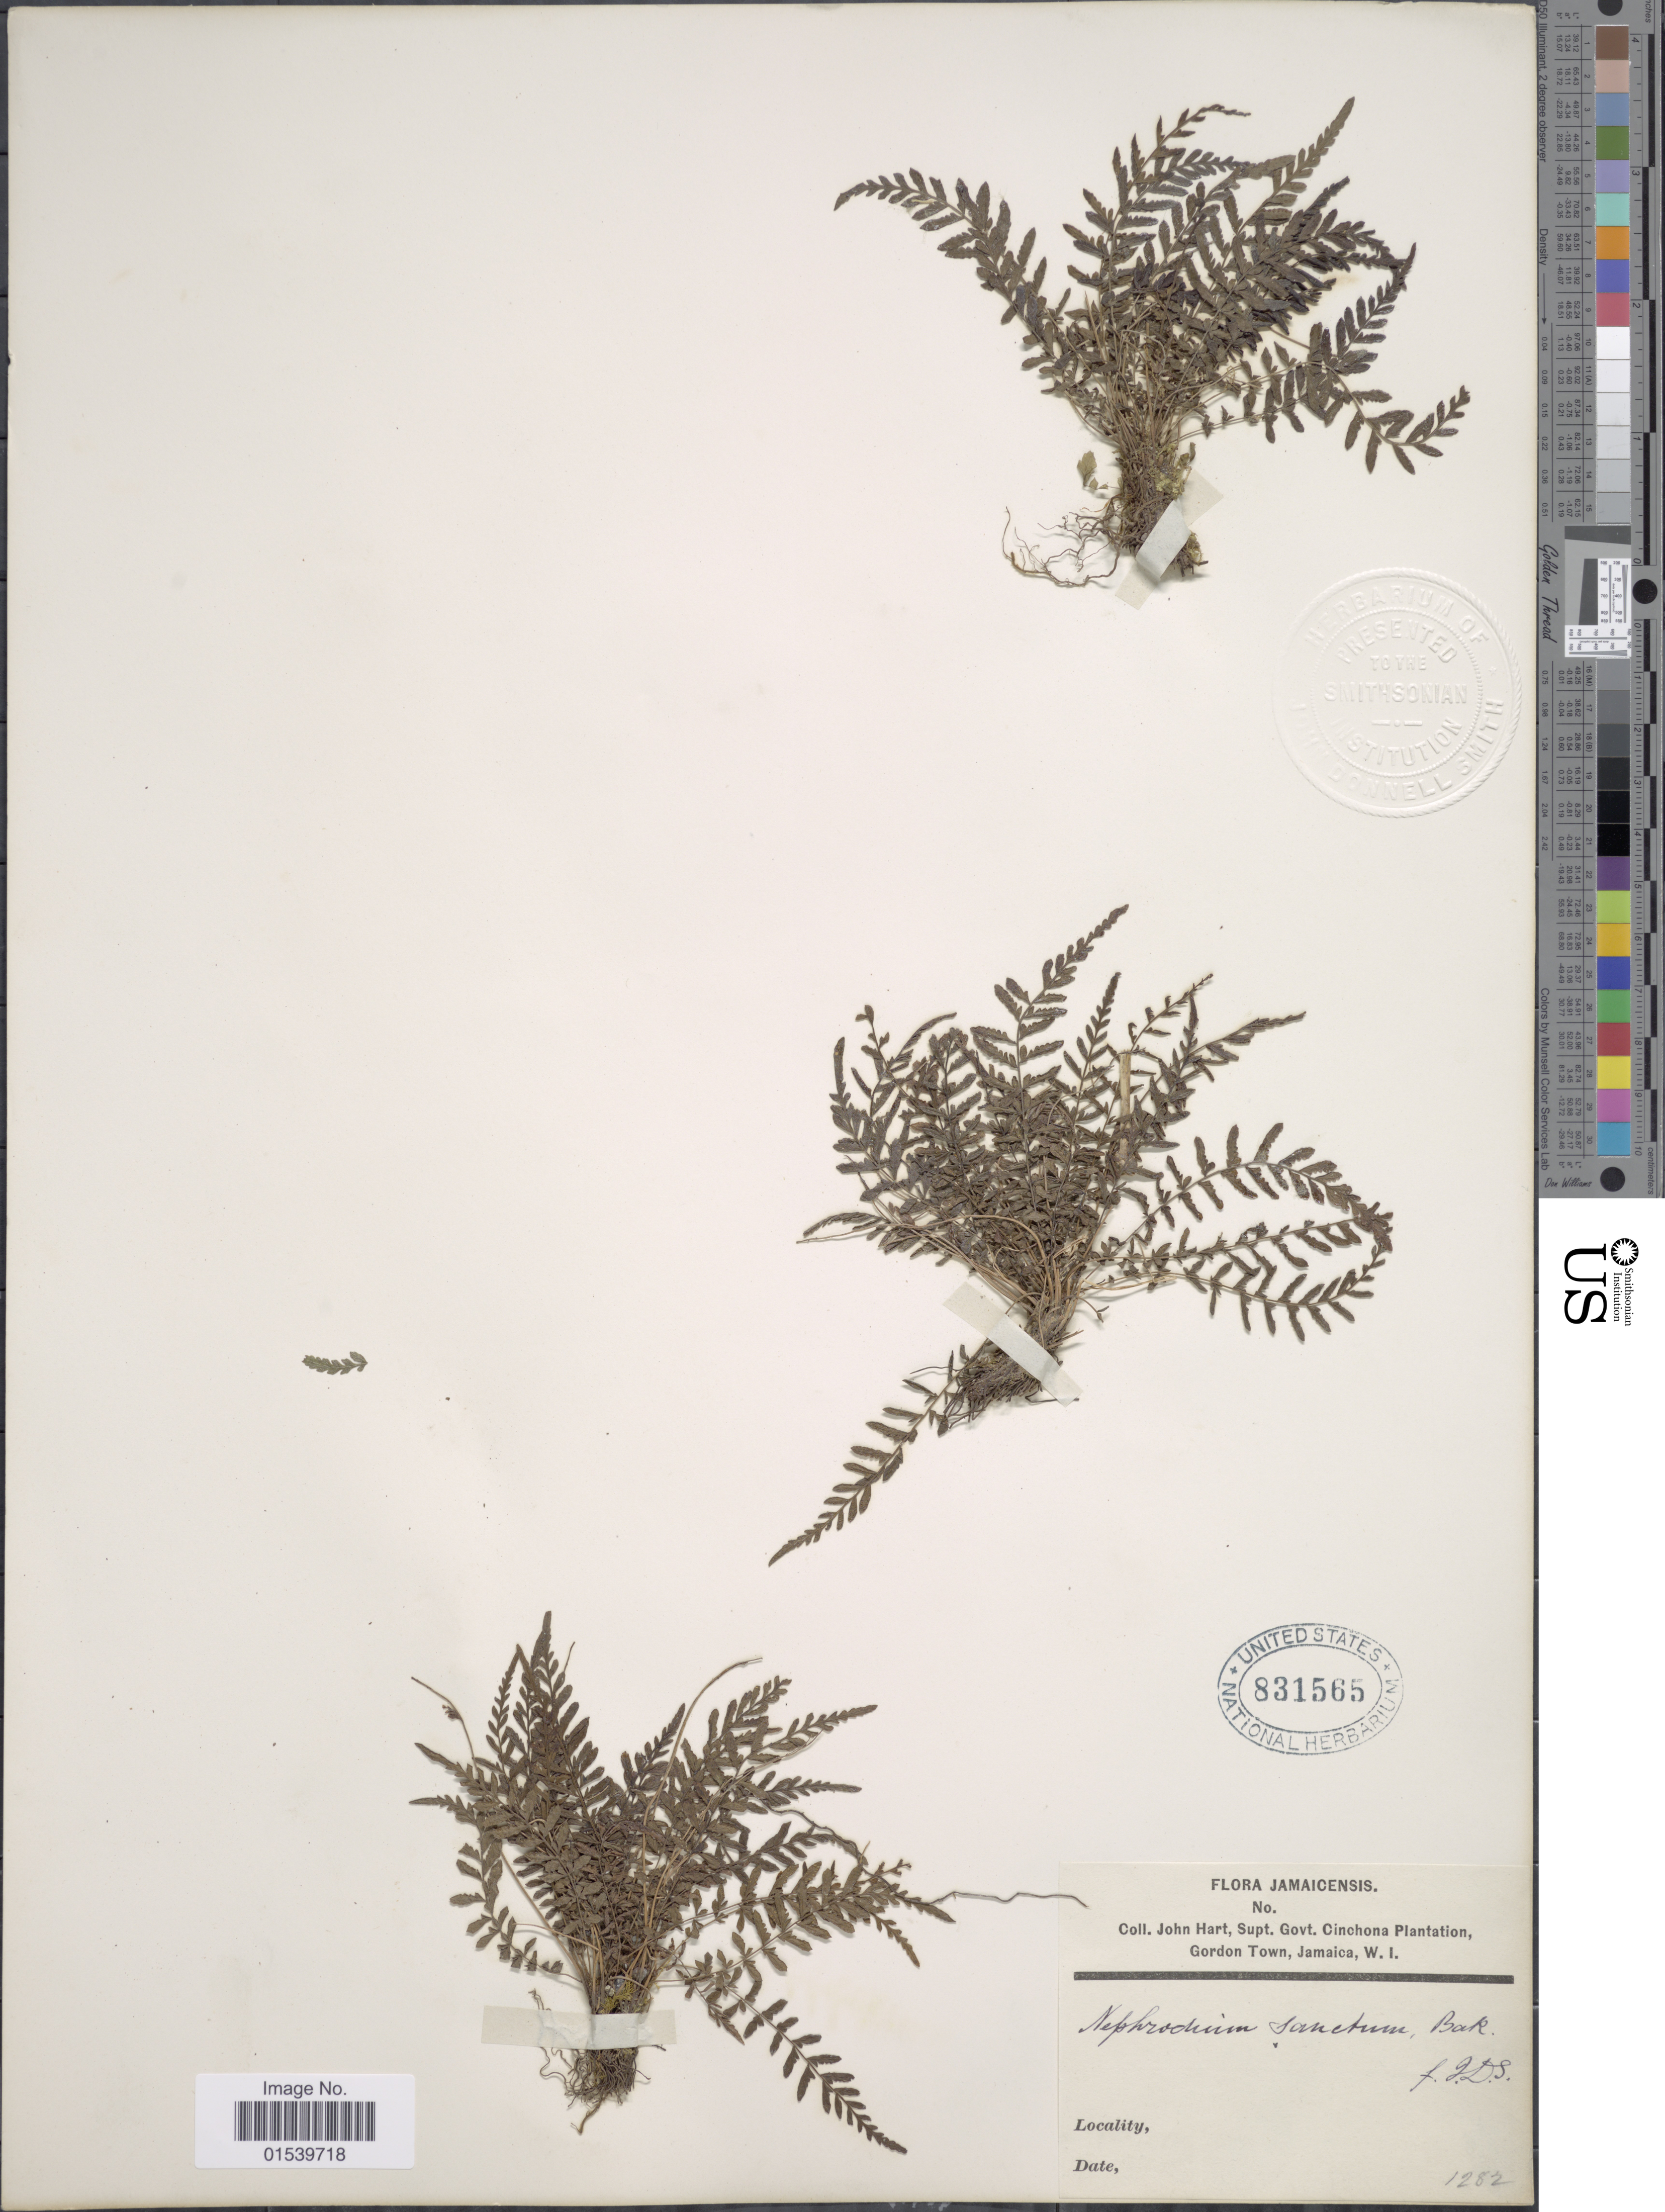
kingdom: Plantae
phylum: Tracheophyta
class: Polypodiopsida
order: Polypodiales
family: Thelypteridaceae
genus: Amauropelta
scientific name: Amauropelta sancta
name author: (L.) Pic. Serm.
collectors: J. H. Hart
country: Jamaica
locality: Govt. Cinchona Plantation, Gordon Town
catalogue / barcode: US 831565